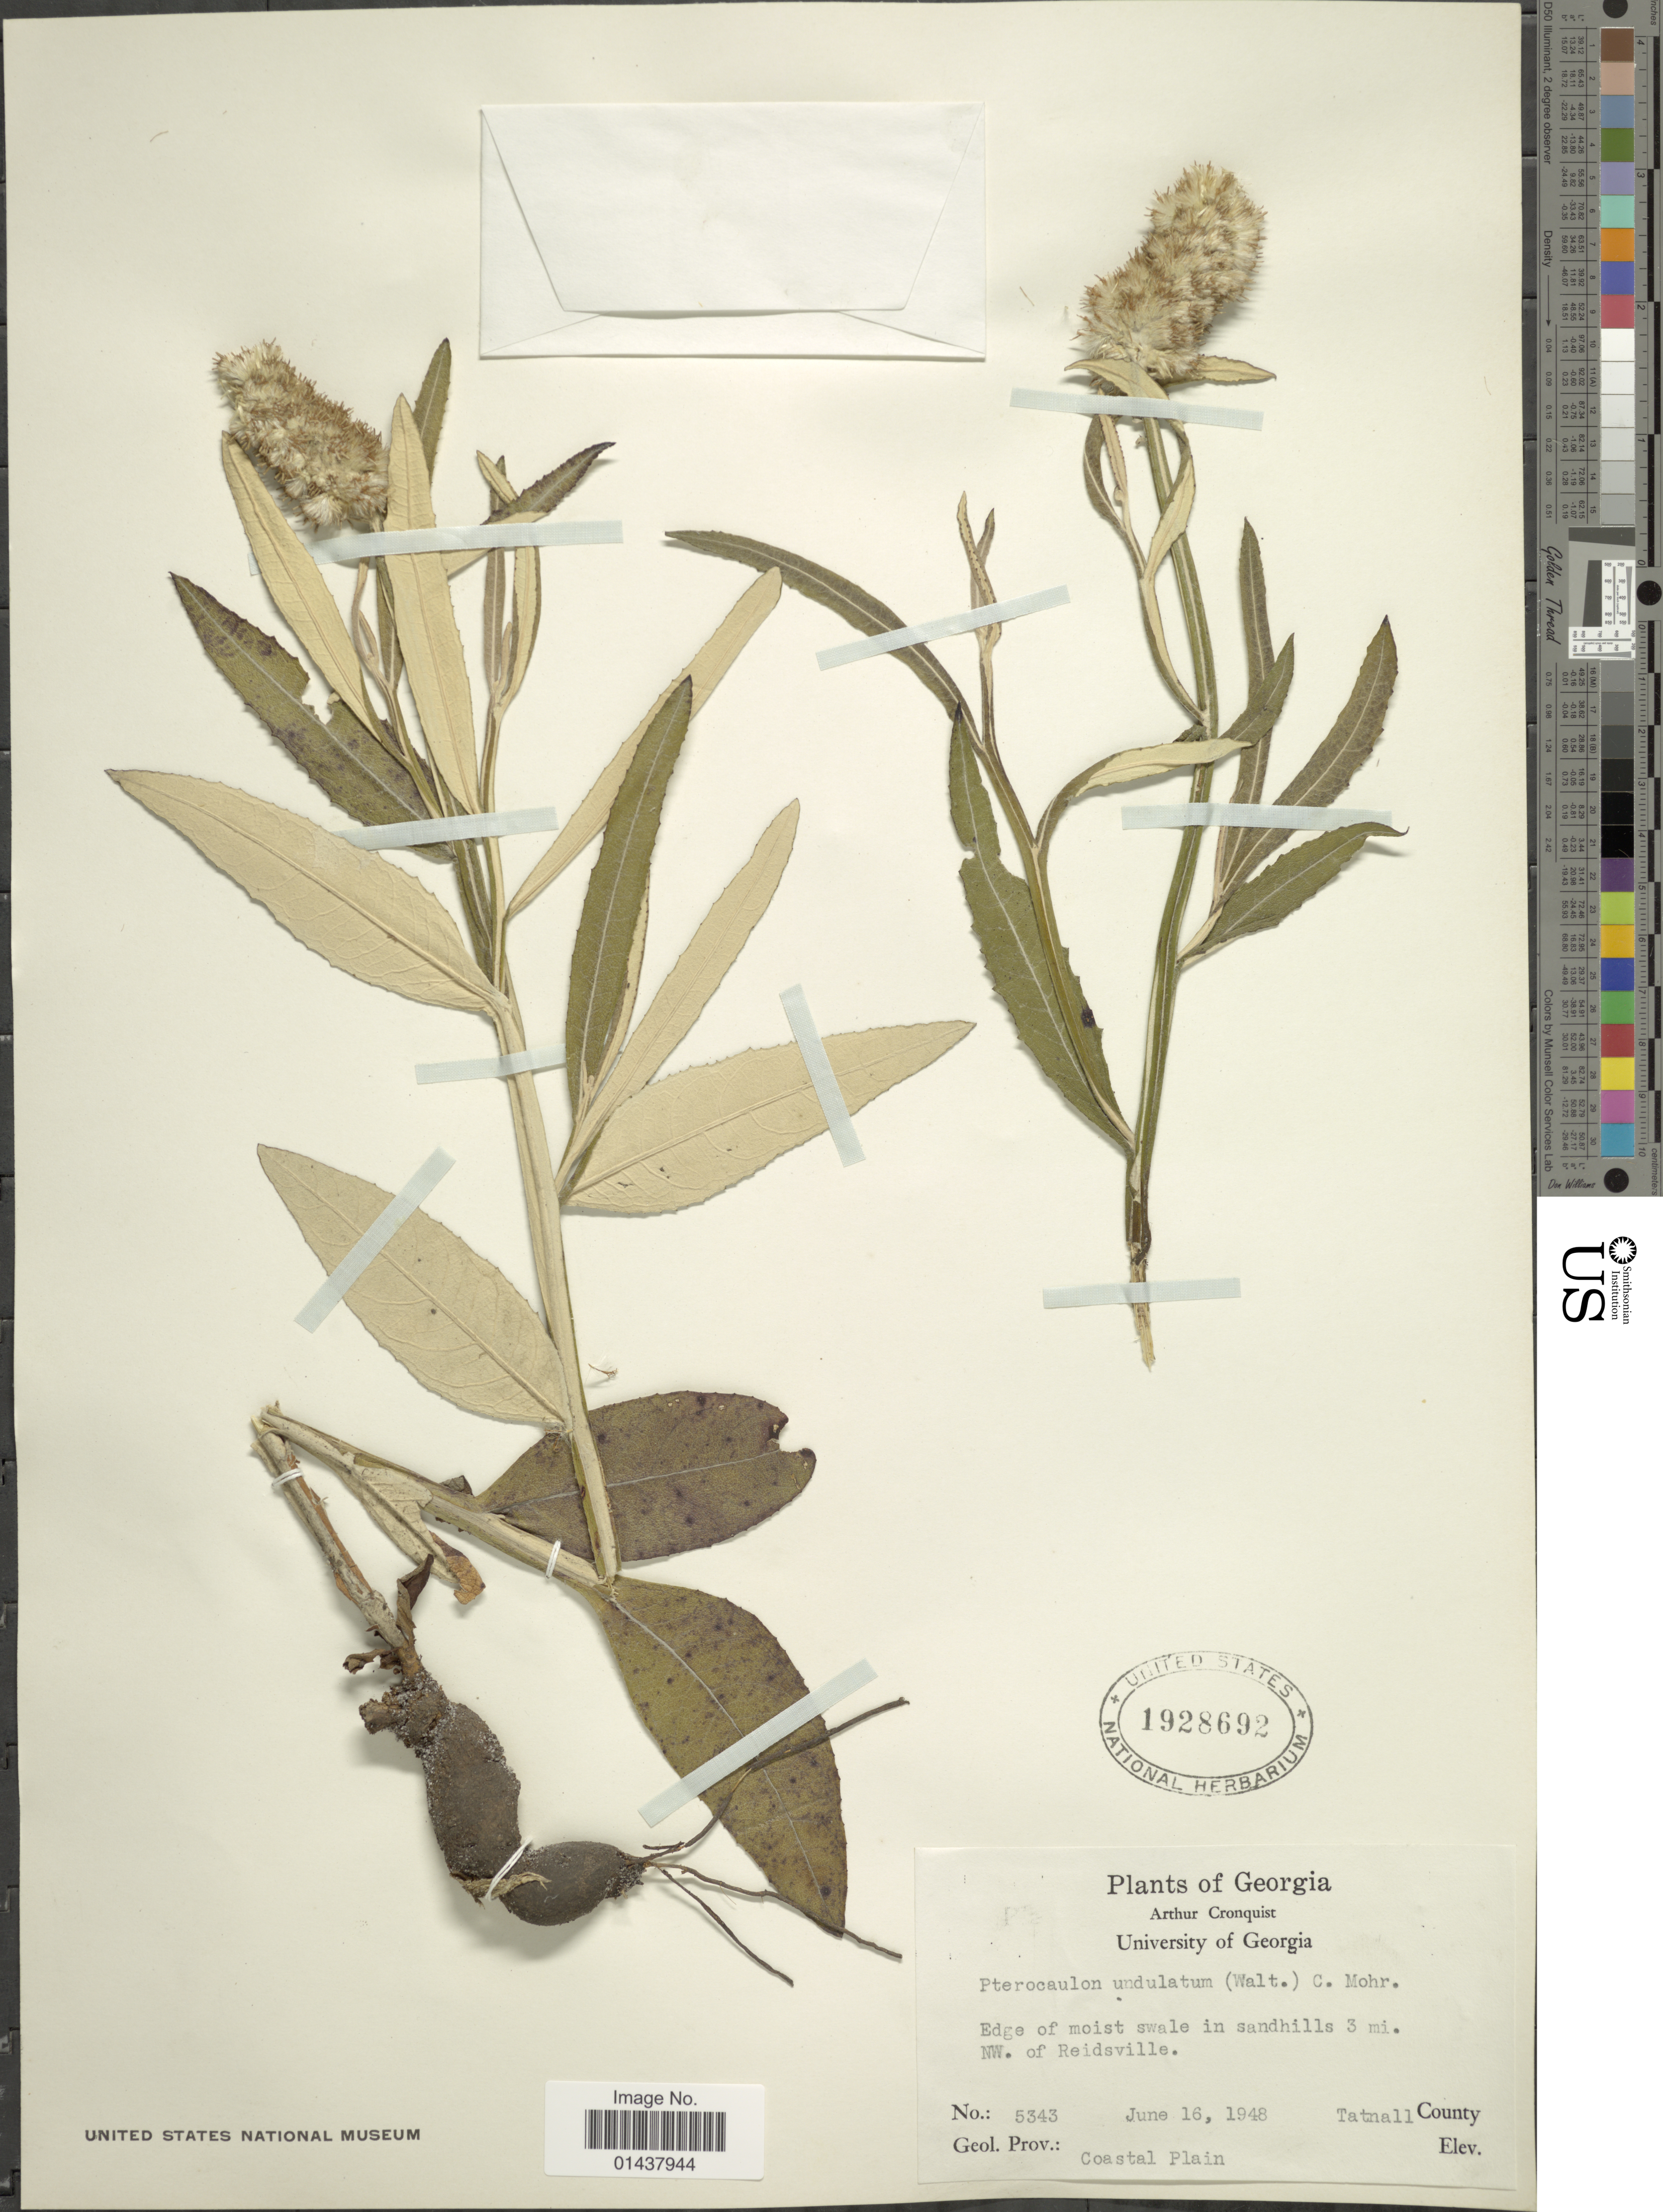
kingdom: Plantae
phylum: Tracheophyta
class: Magnoliopsida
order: Asterales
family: Asteraceae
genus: Pterocaulon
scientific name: Pterocaulon undulatum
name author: C. Mohr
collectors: A. J. Cronquist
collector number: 5343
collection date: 1948-06-16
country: United States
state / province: Georgia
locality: Edge of moist swale in sandhills 3 mi. NW. of Reidsville, Tatnall County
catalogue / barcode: US 1928692